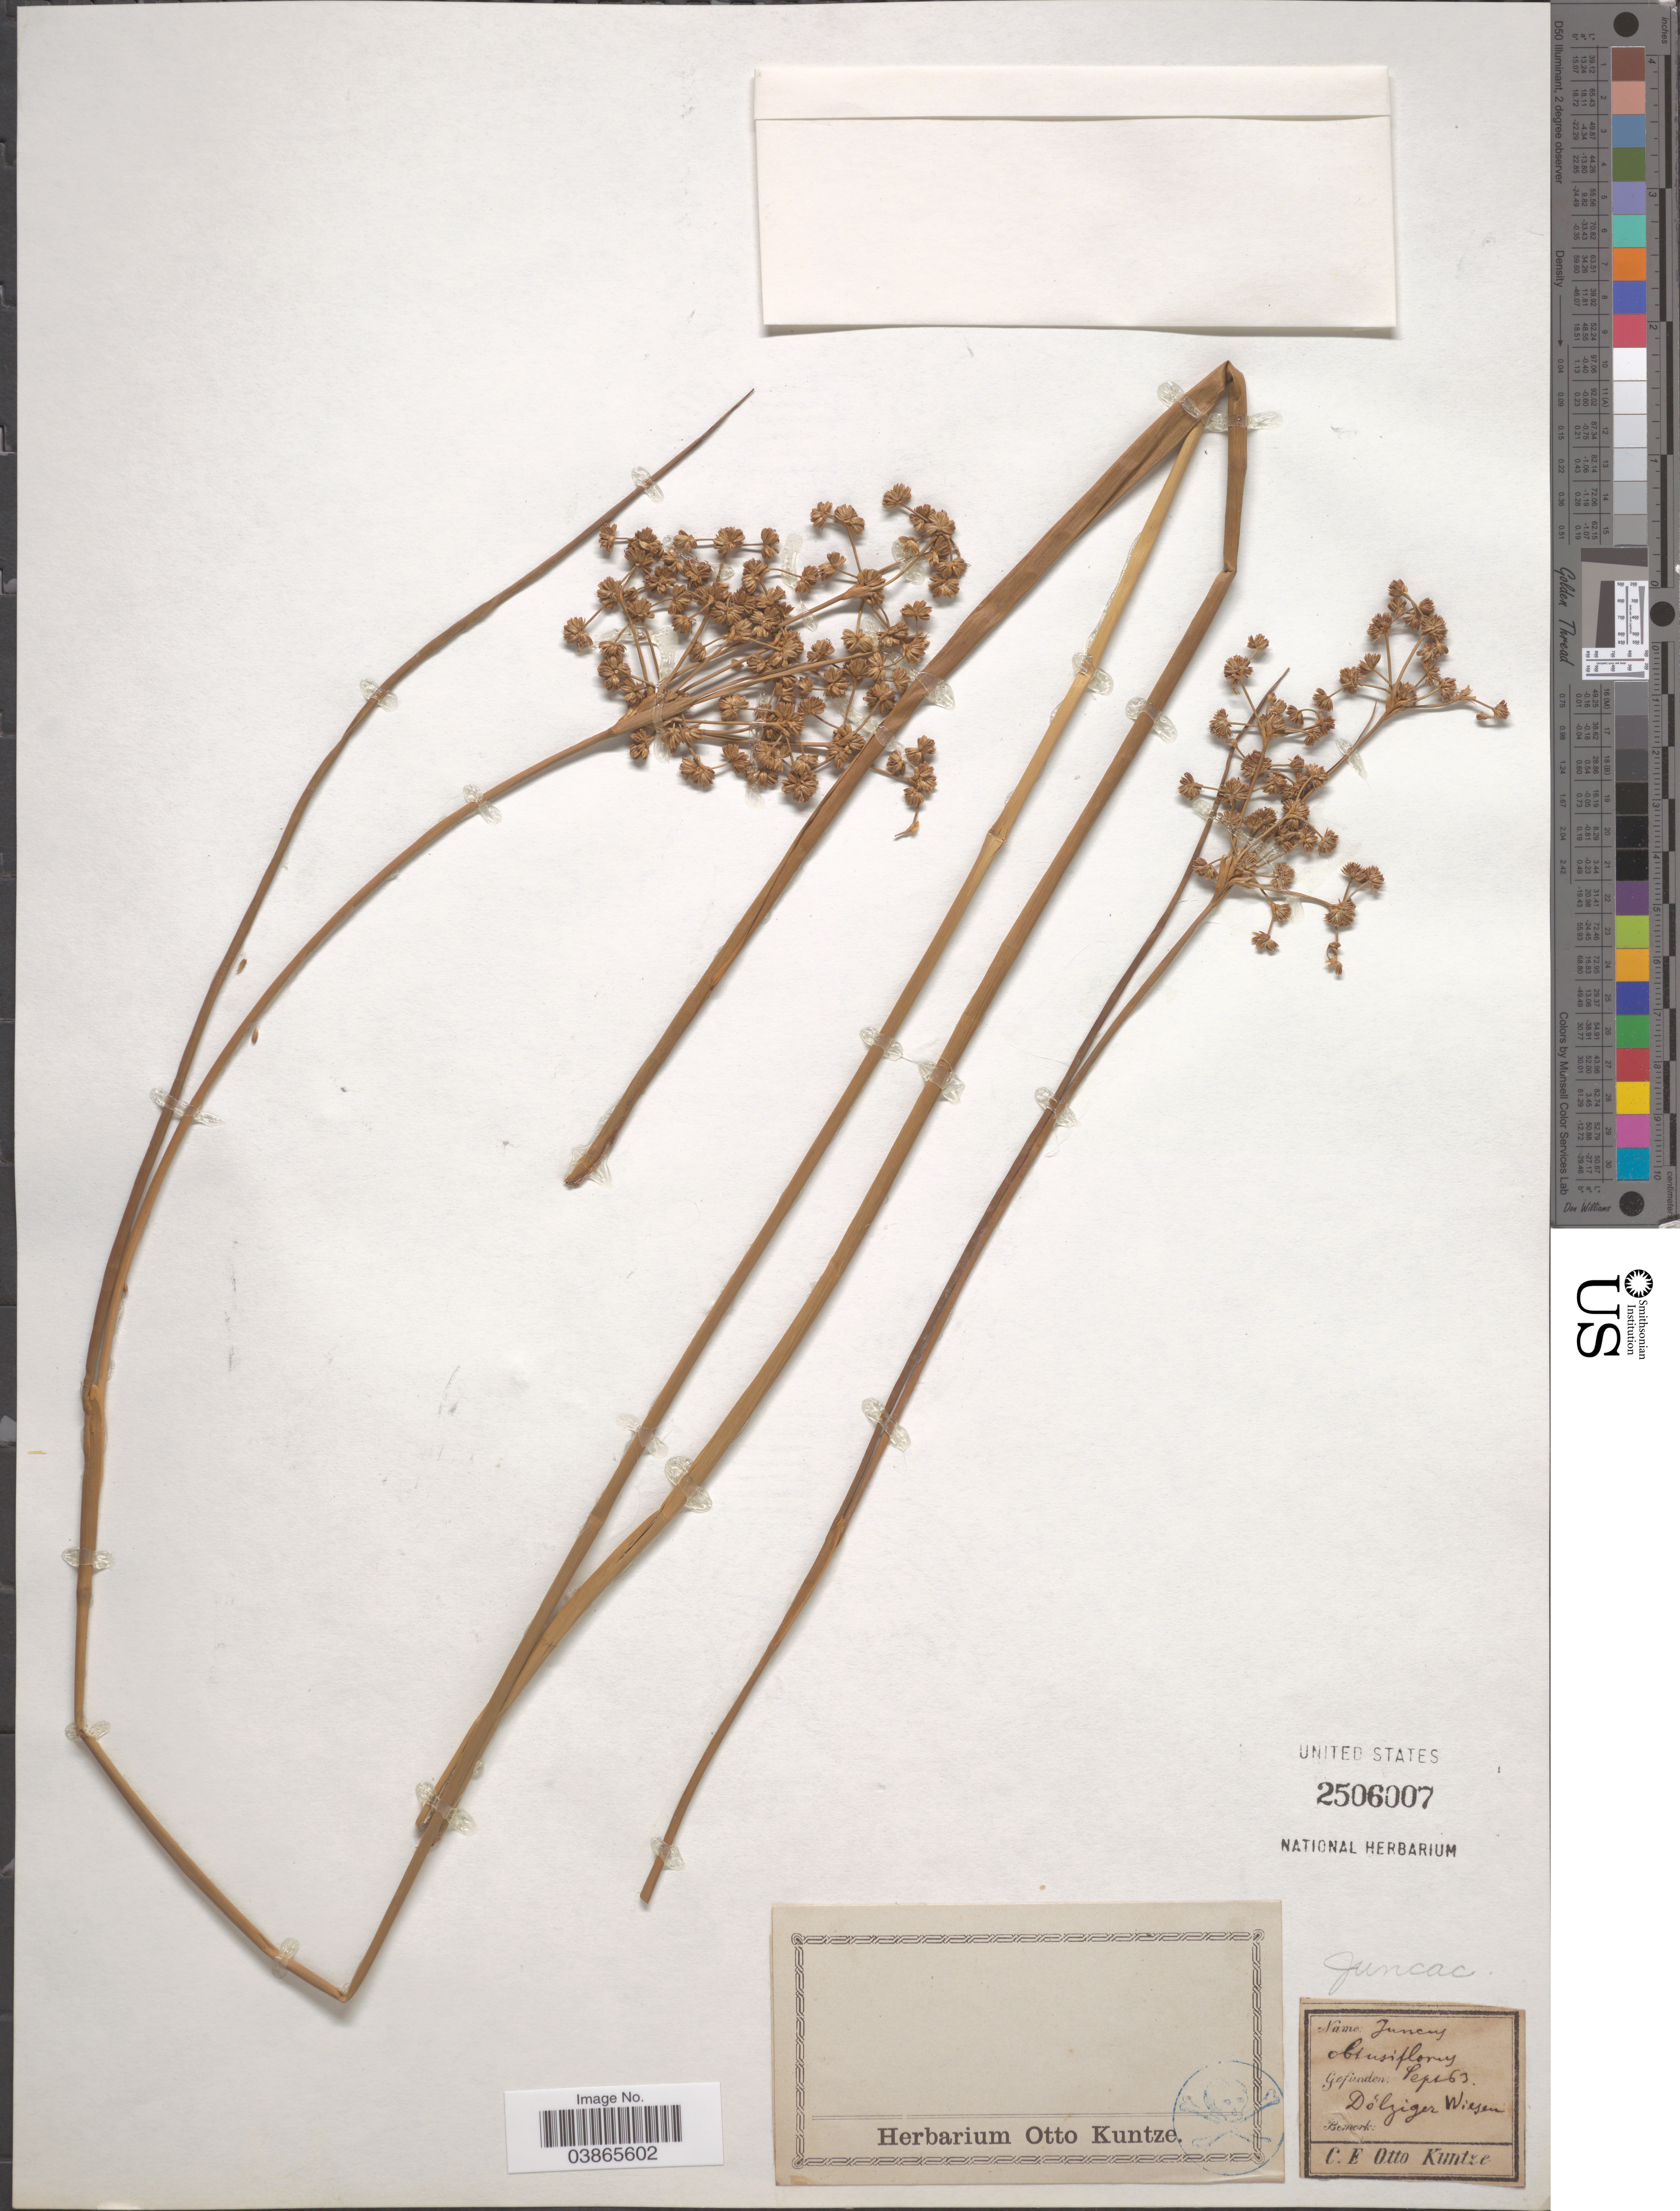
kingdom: Plantae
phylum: Tracheophyta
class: Liliopsida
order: Poales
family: Juncaceae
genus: Juncus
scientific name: Juncus obtusiflorus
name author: Ehrh. ex Hoffm.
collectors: C.E.O. Kuntze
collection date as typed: Transcribed d/m/y: /9/63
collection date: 1863-09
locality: Dolziger Wiesen.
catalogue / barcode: US 2506007